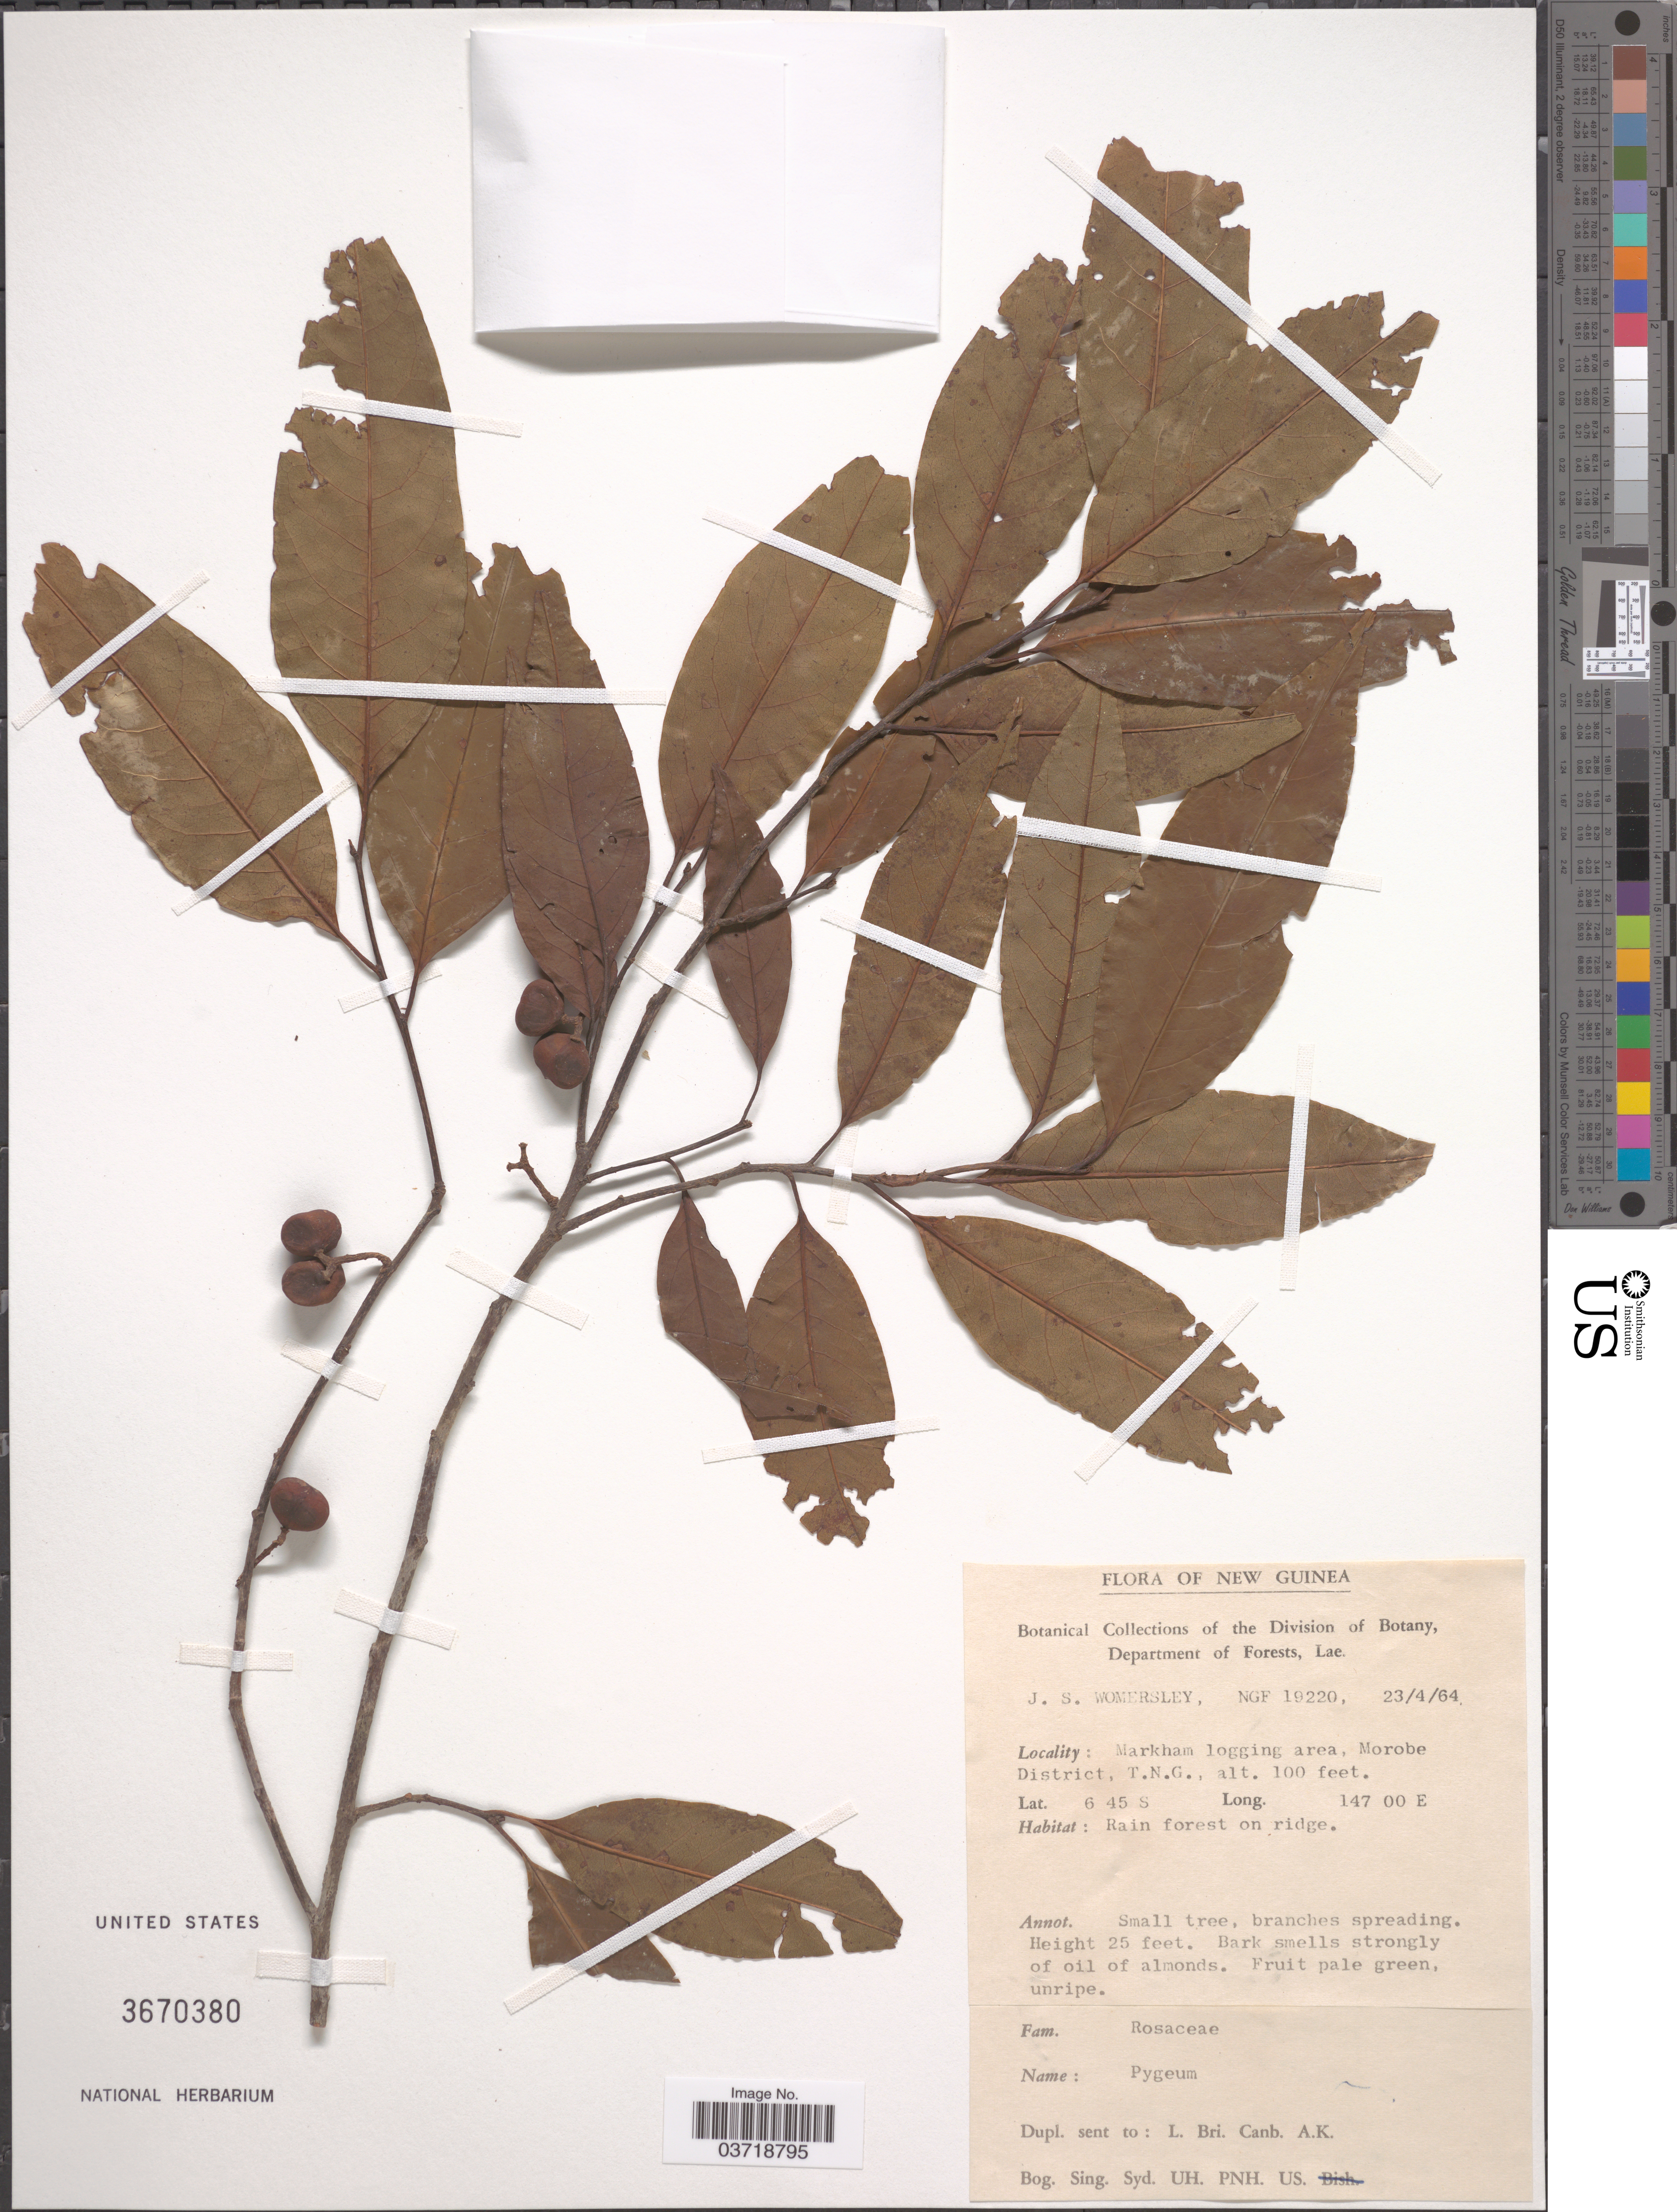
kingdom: Plantae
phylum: Tracheophyta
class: Magnoliopsida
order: Rosales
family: Rosaceae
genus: Prunus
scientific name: Prunus sp.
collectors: J. S. Womersley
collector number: NGF 19220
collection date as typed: Transcribed d/m/y: 23/4/64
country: Papua New Guinea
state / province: Morobe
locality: New Guinea. Markham logging area, Morobe District, T. N. G.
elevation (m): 30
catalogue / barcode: US 3670380